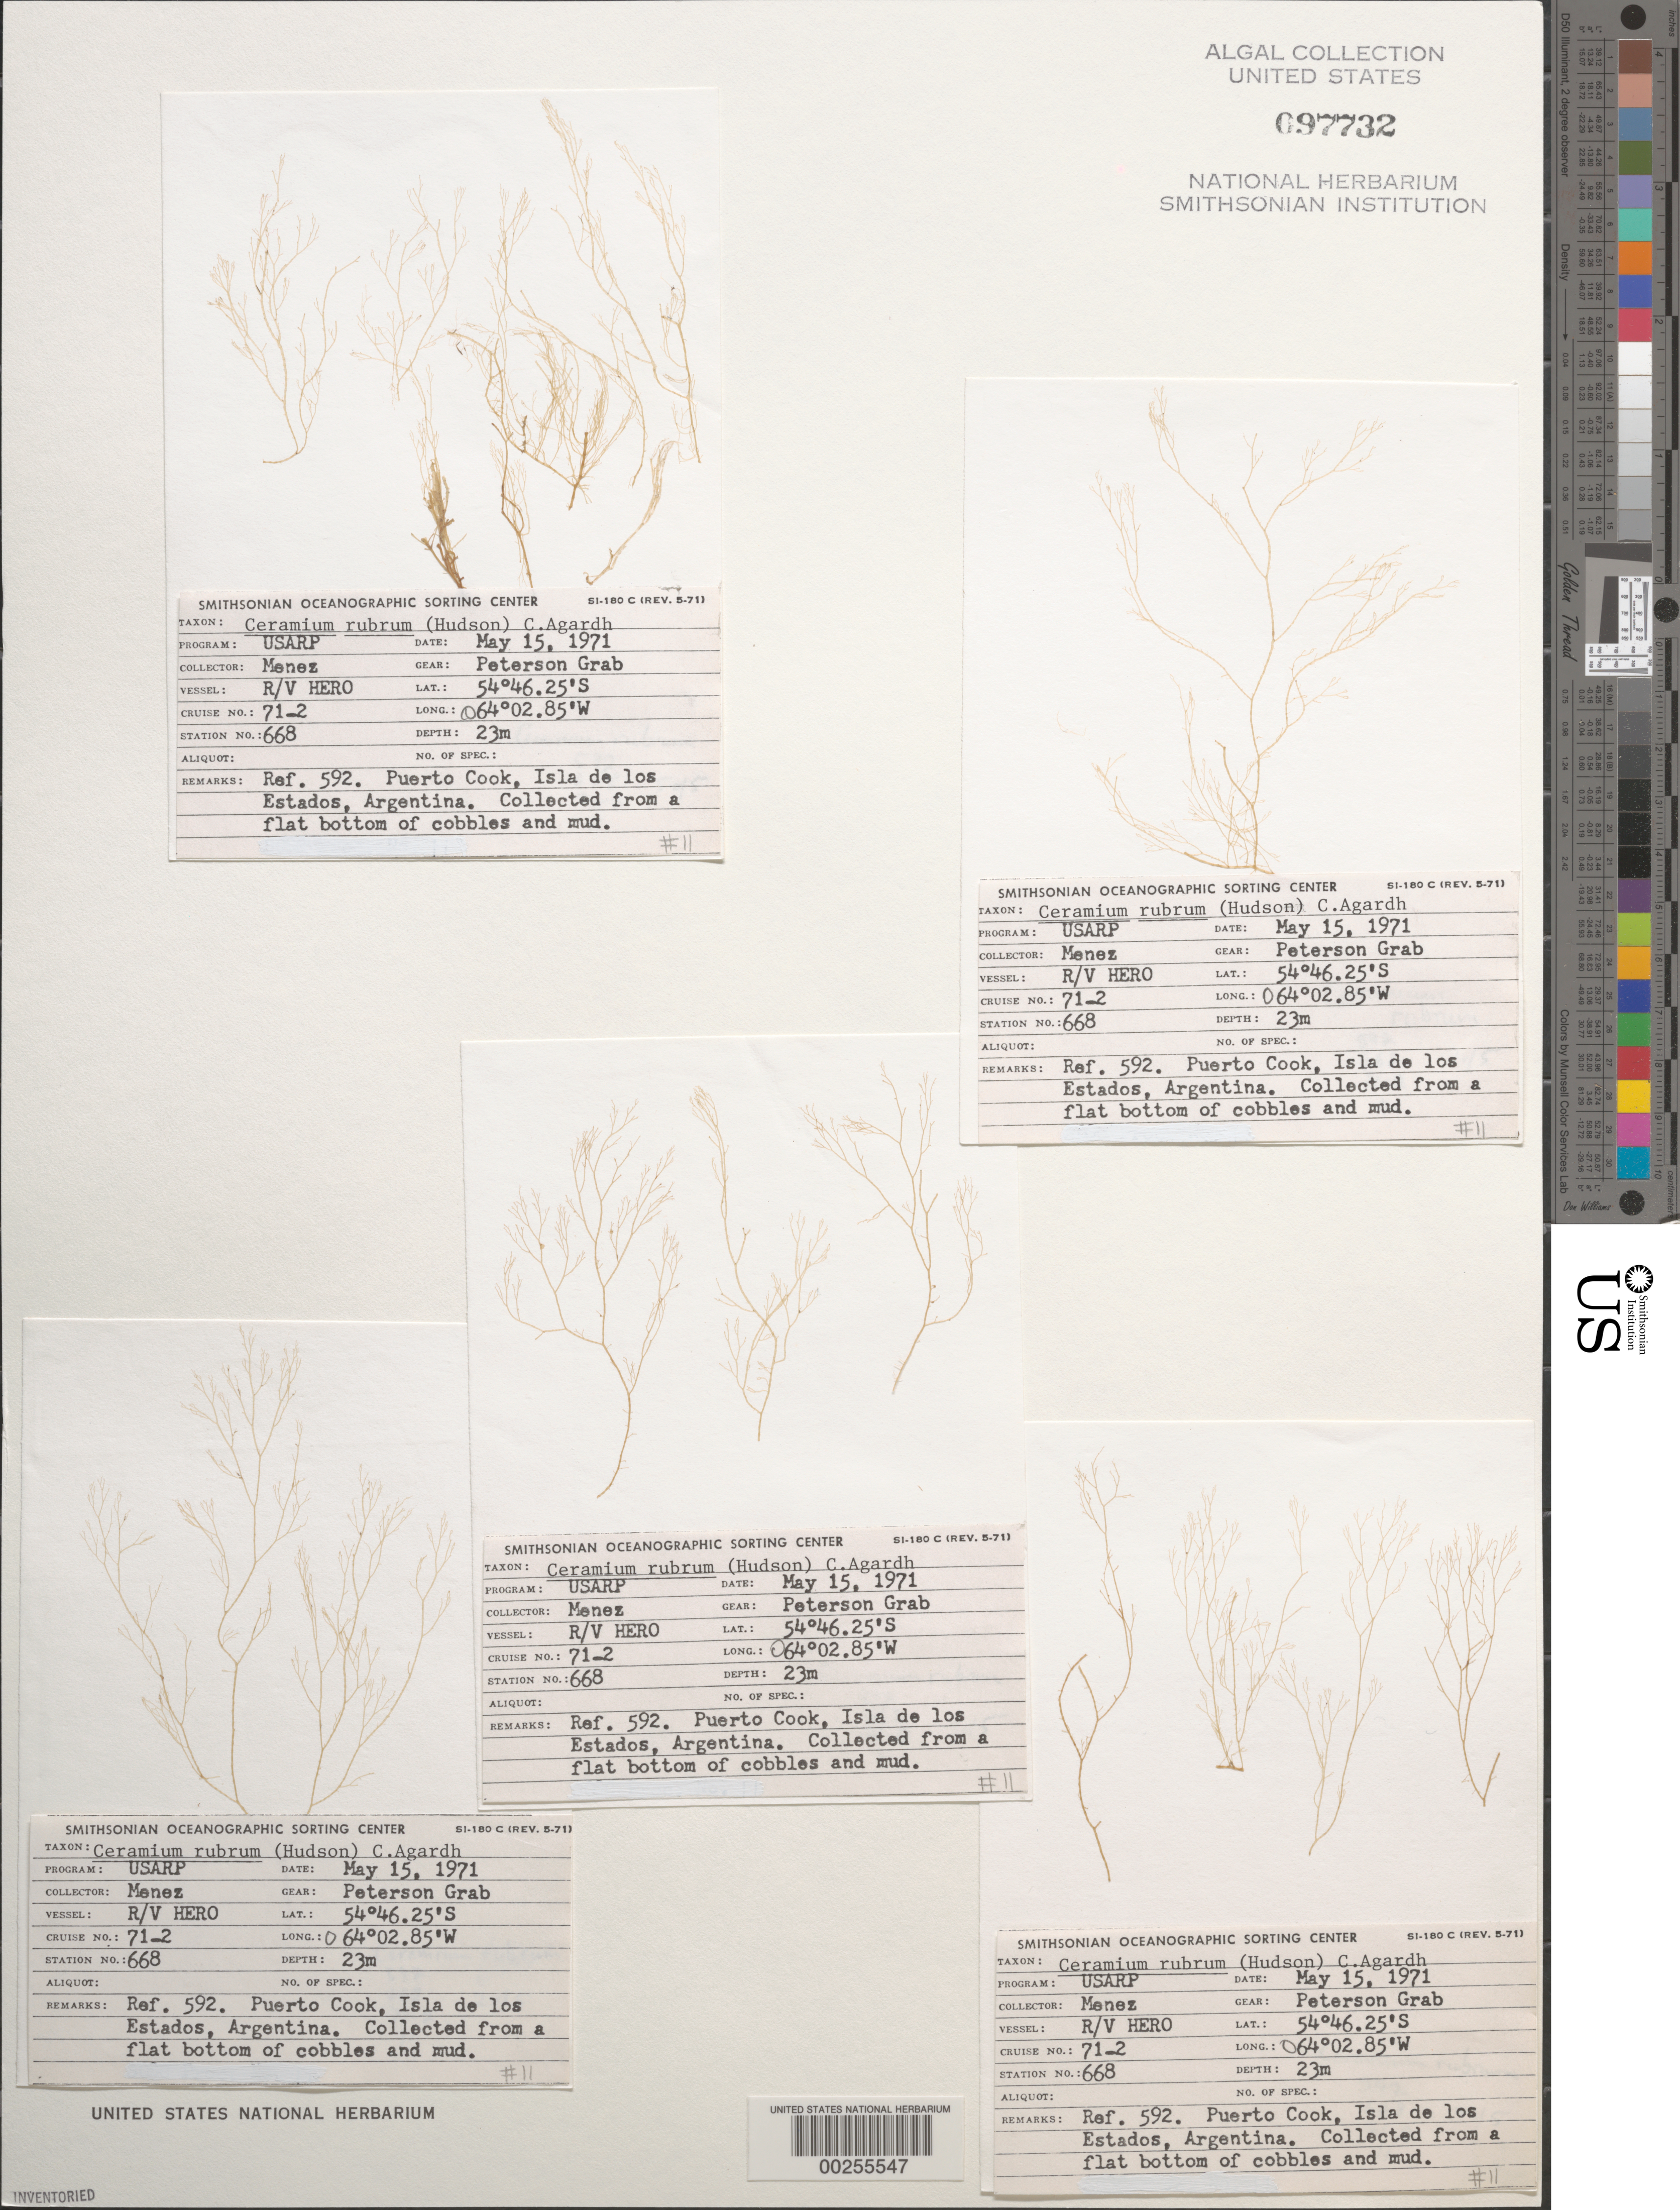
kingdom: Plantae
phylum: Rhodophyta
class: Florideophyceae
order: Ceramiales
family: Ceramiaceae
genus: Ceramium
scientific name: Ceramium rubrum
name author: C. Agardh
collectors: Meñez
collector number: Station 668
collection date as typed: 15 May 1971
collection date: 1971-05-15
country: Argentina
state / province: Tierra del Fuego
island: Isla de los Estados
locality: Puerto Cook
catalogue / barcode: US 97732